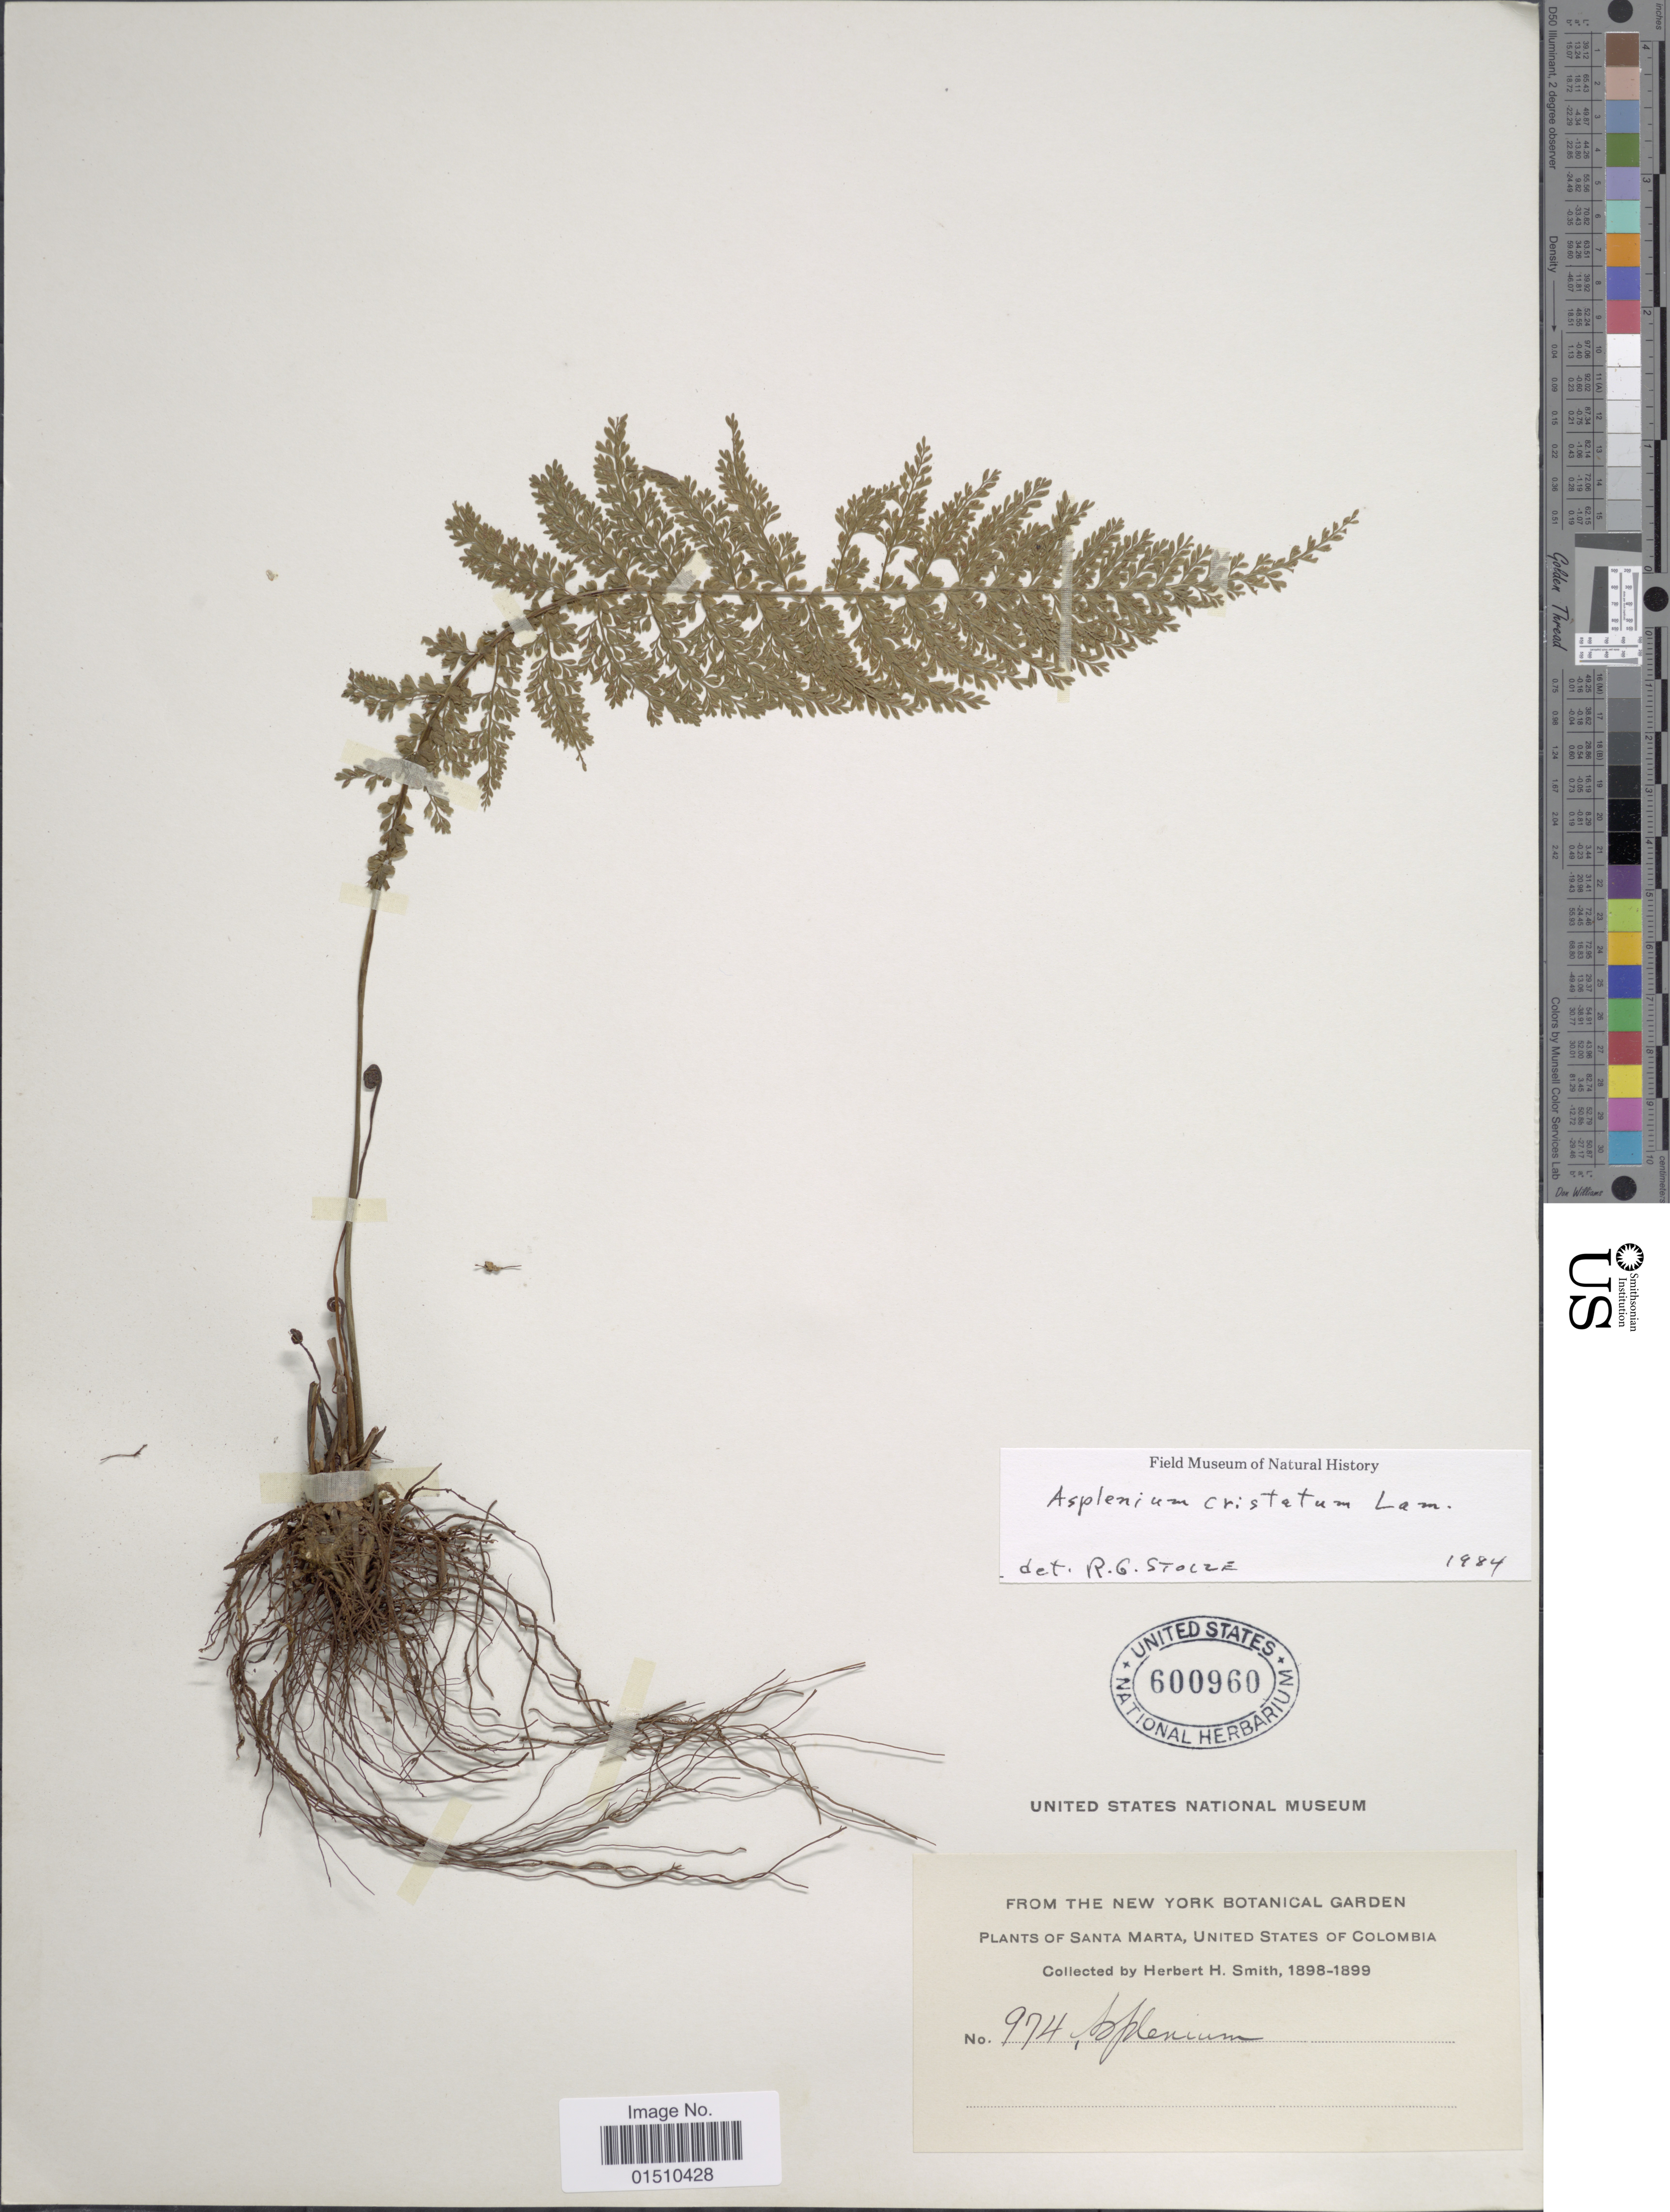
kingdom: Plantae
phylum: Tracheophyta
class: Polypodiopsida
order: Polypodiales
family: Aspleniaceae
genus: Asplenium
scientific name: Asplenium cristatum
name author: Lam.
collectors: Herbert H. Smith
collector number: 974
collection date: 1898/1899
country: Colombia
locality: Santa Marta, United States of Colombia.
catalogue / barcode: US 600960